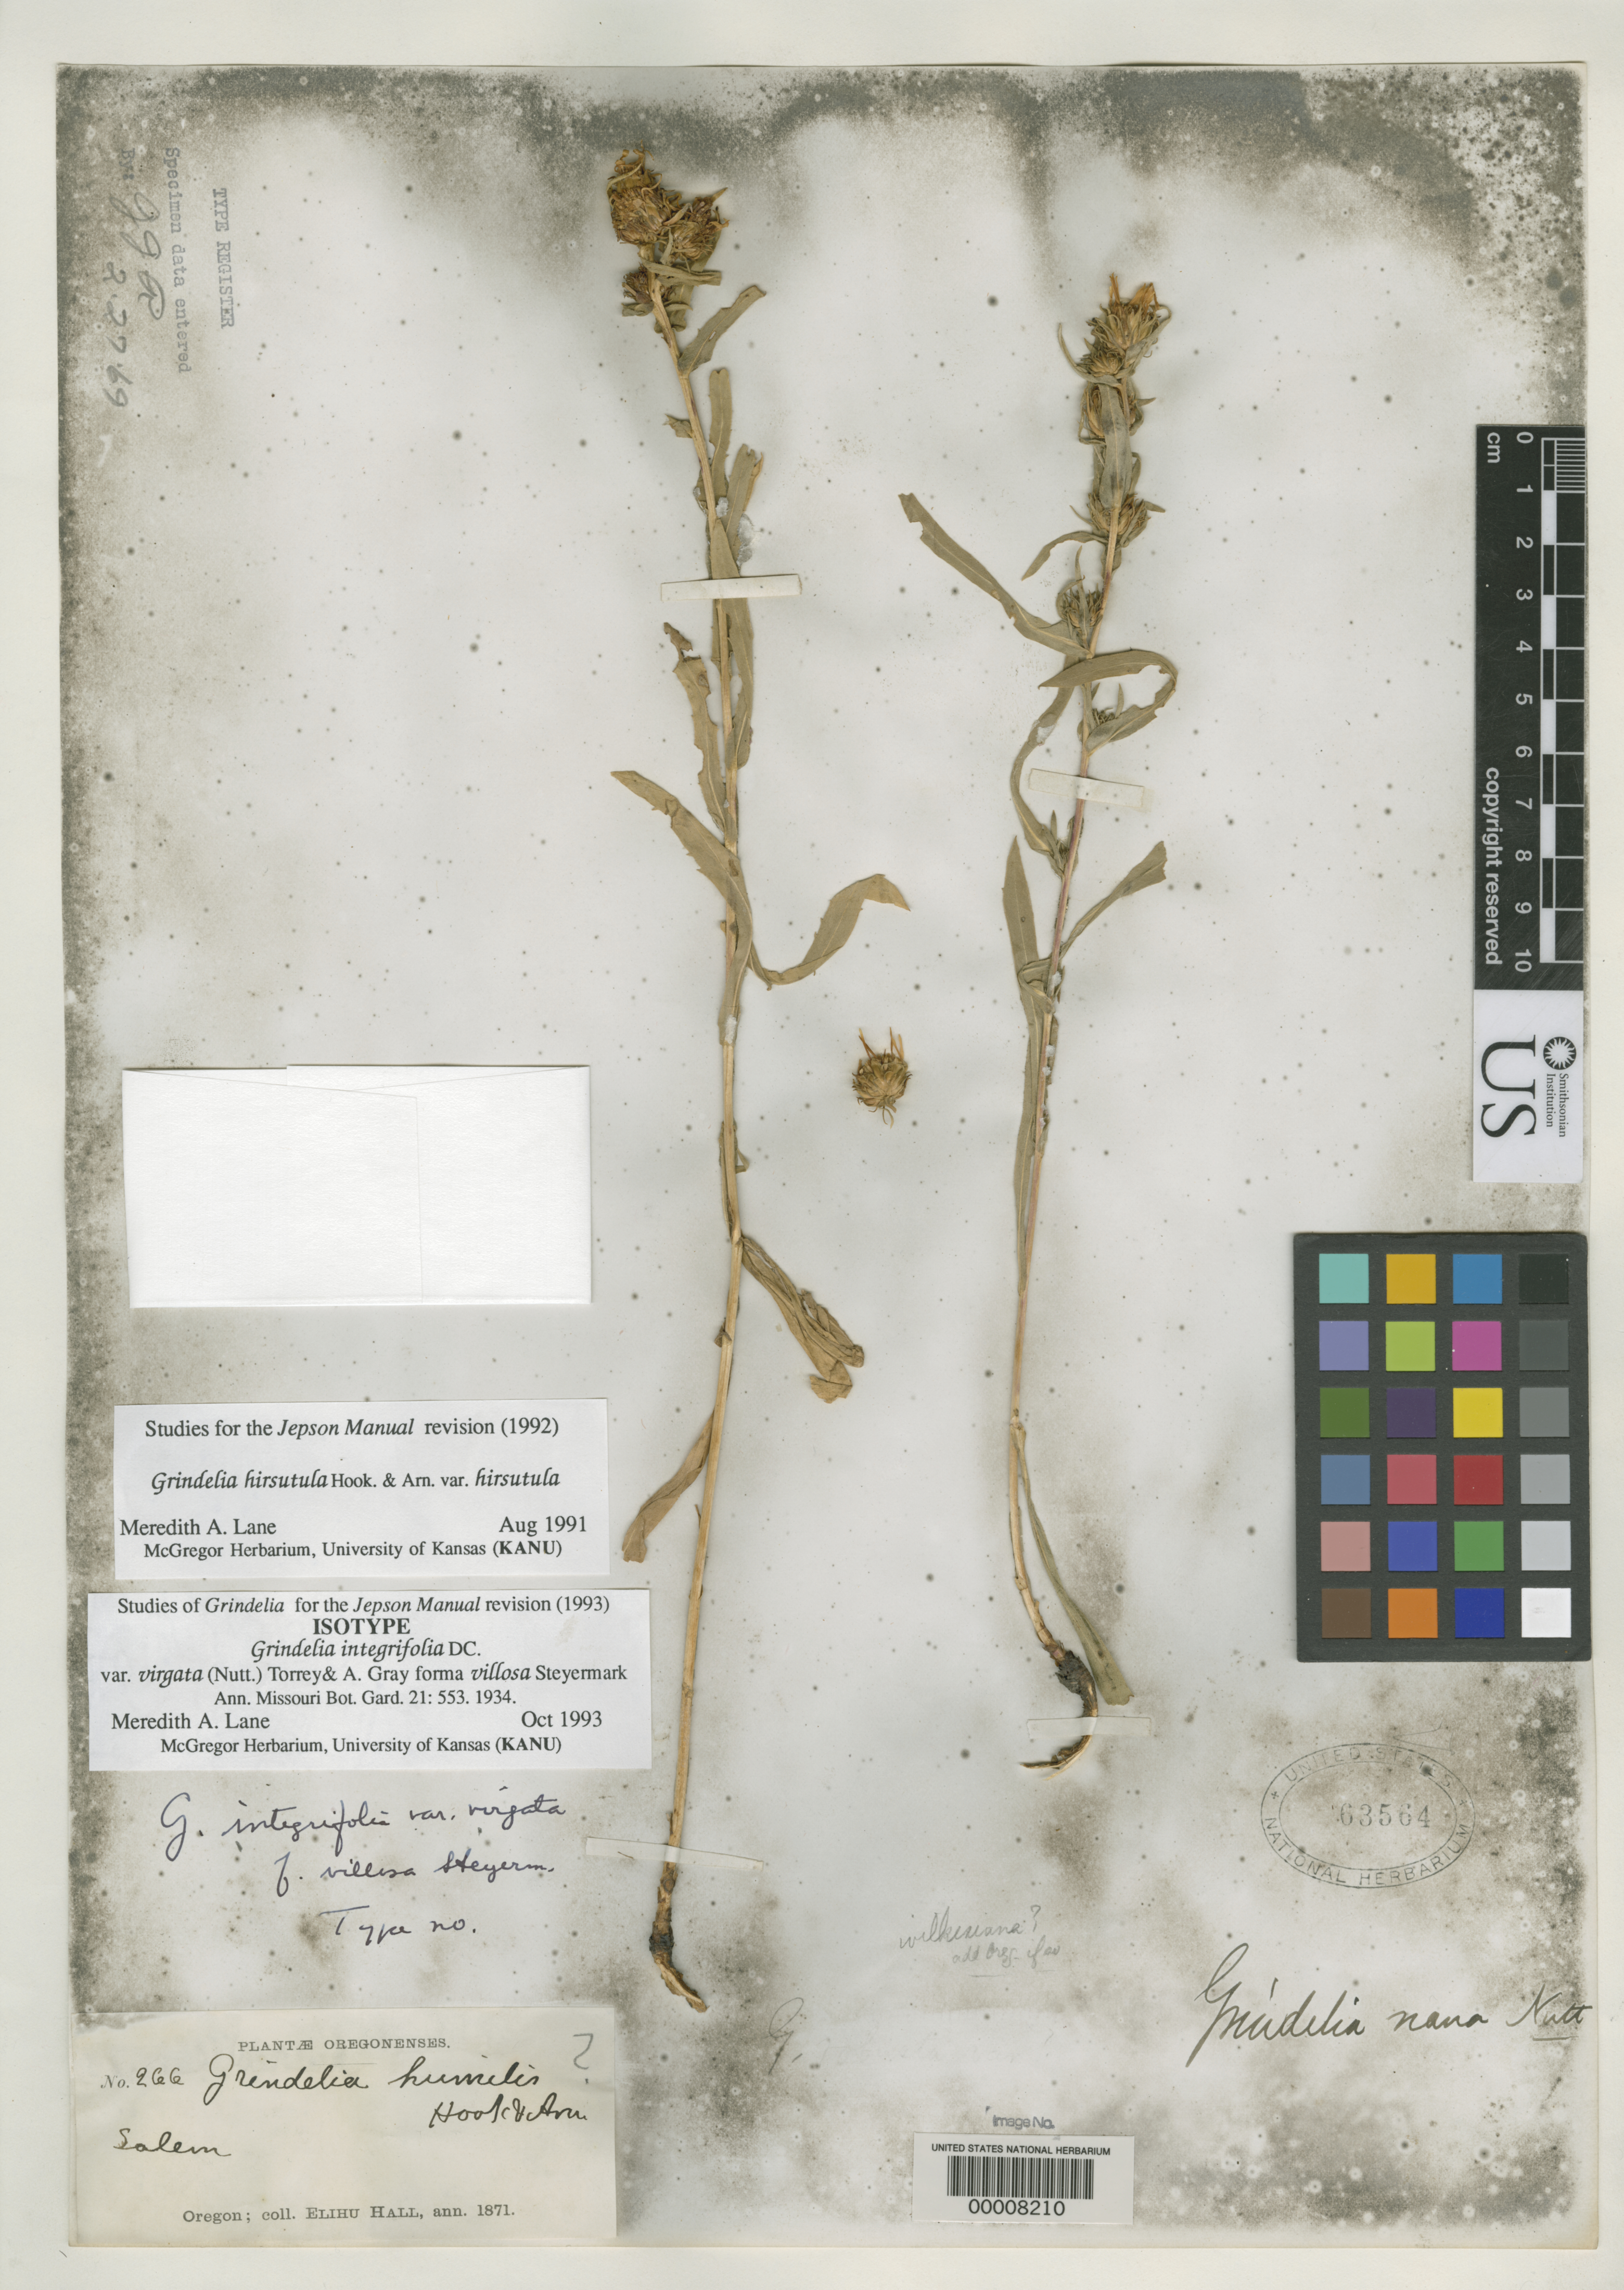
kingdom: Plantae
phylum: Tracheophyta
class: Magnoliopsida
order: Asterales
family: Asteraceae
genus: Grindelia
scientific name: Grindelia integrifolia f. villosa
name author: Steyerm.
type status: Isotype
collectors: E. Hall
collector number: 266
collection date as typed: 1871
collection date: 1871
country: United States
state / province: Oregon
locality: Salem.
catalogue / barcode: US 63564